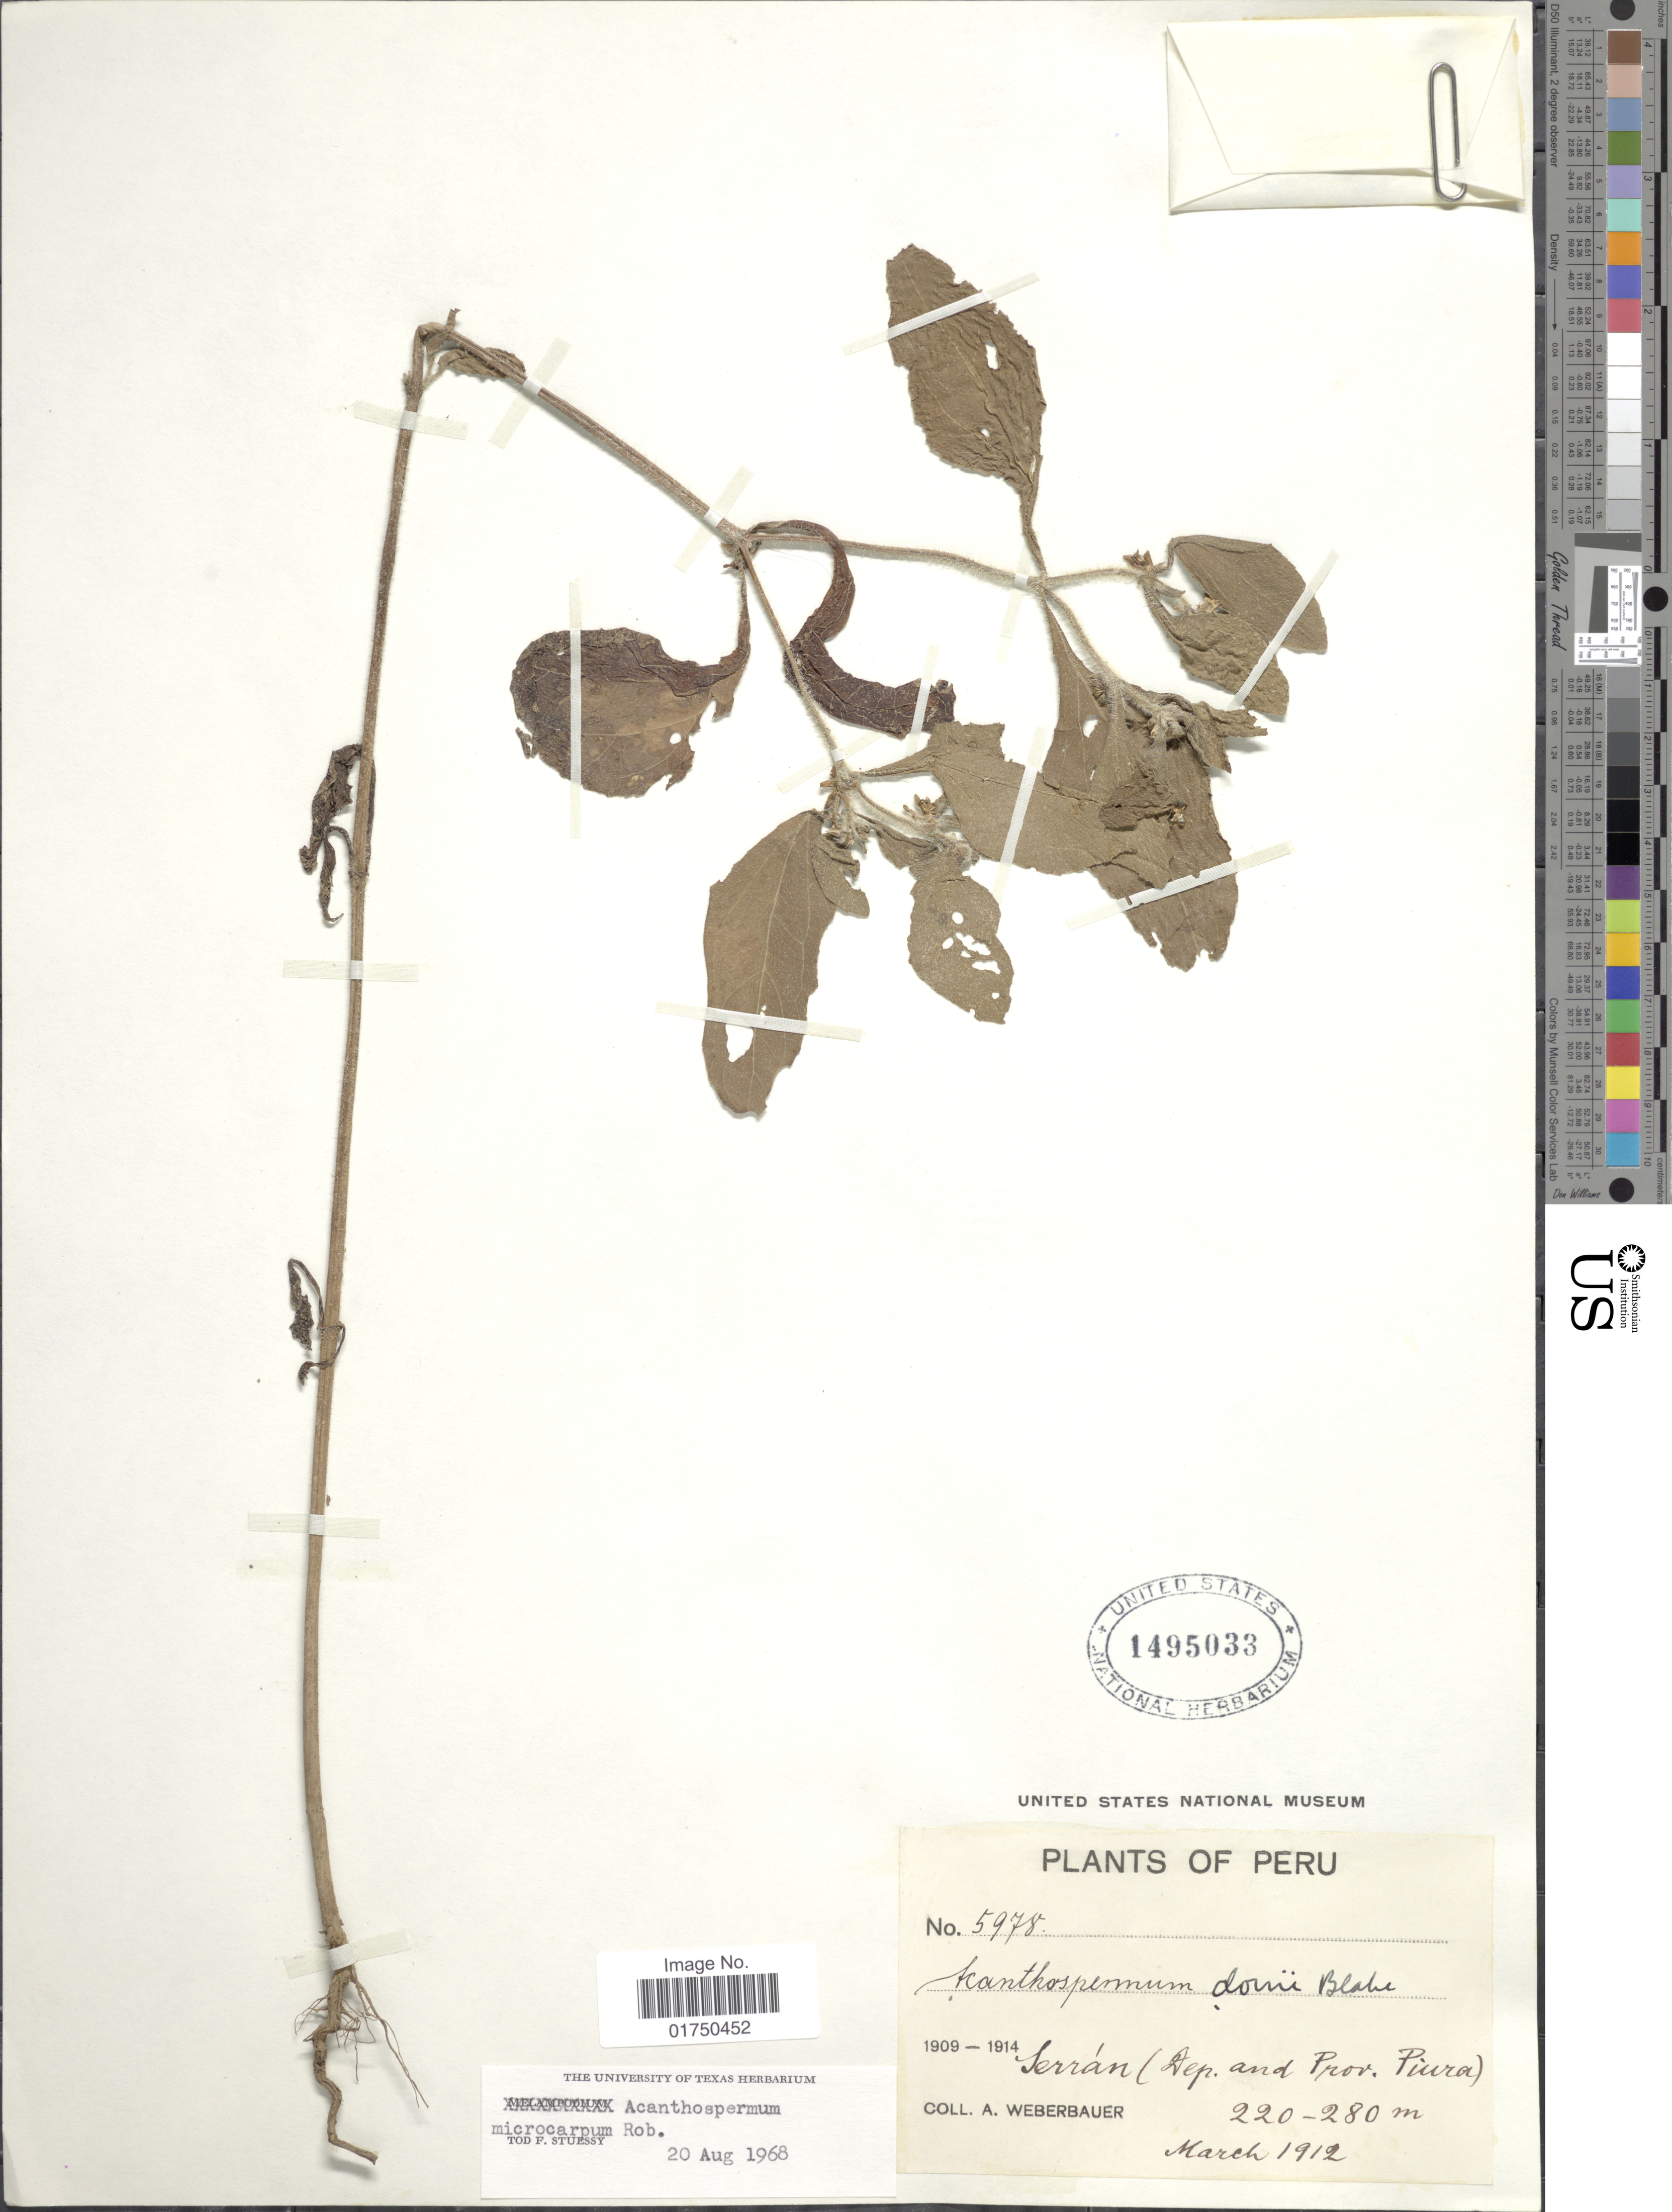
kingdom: Plantae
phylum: Tracheophyta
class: Magnoliopsida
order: Asterales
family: Asteraceae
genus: Acanthospermum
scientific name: Acanthospermum microcarpum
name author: B.L. Rob.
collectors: A. Weberbauer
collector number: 5978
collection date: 1912-03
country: Peru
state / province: Piura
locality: Serrán (Dep. and Prov. Piura)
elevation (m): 220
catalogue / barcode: US 1495033